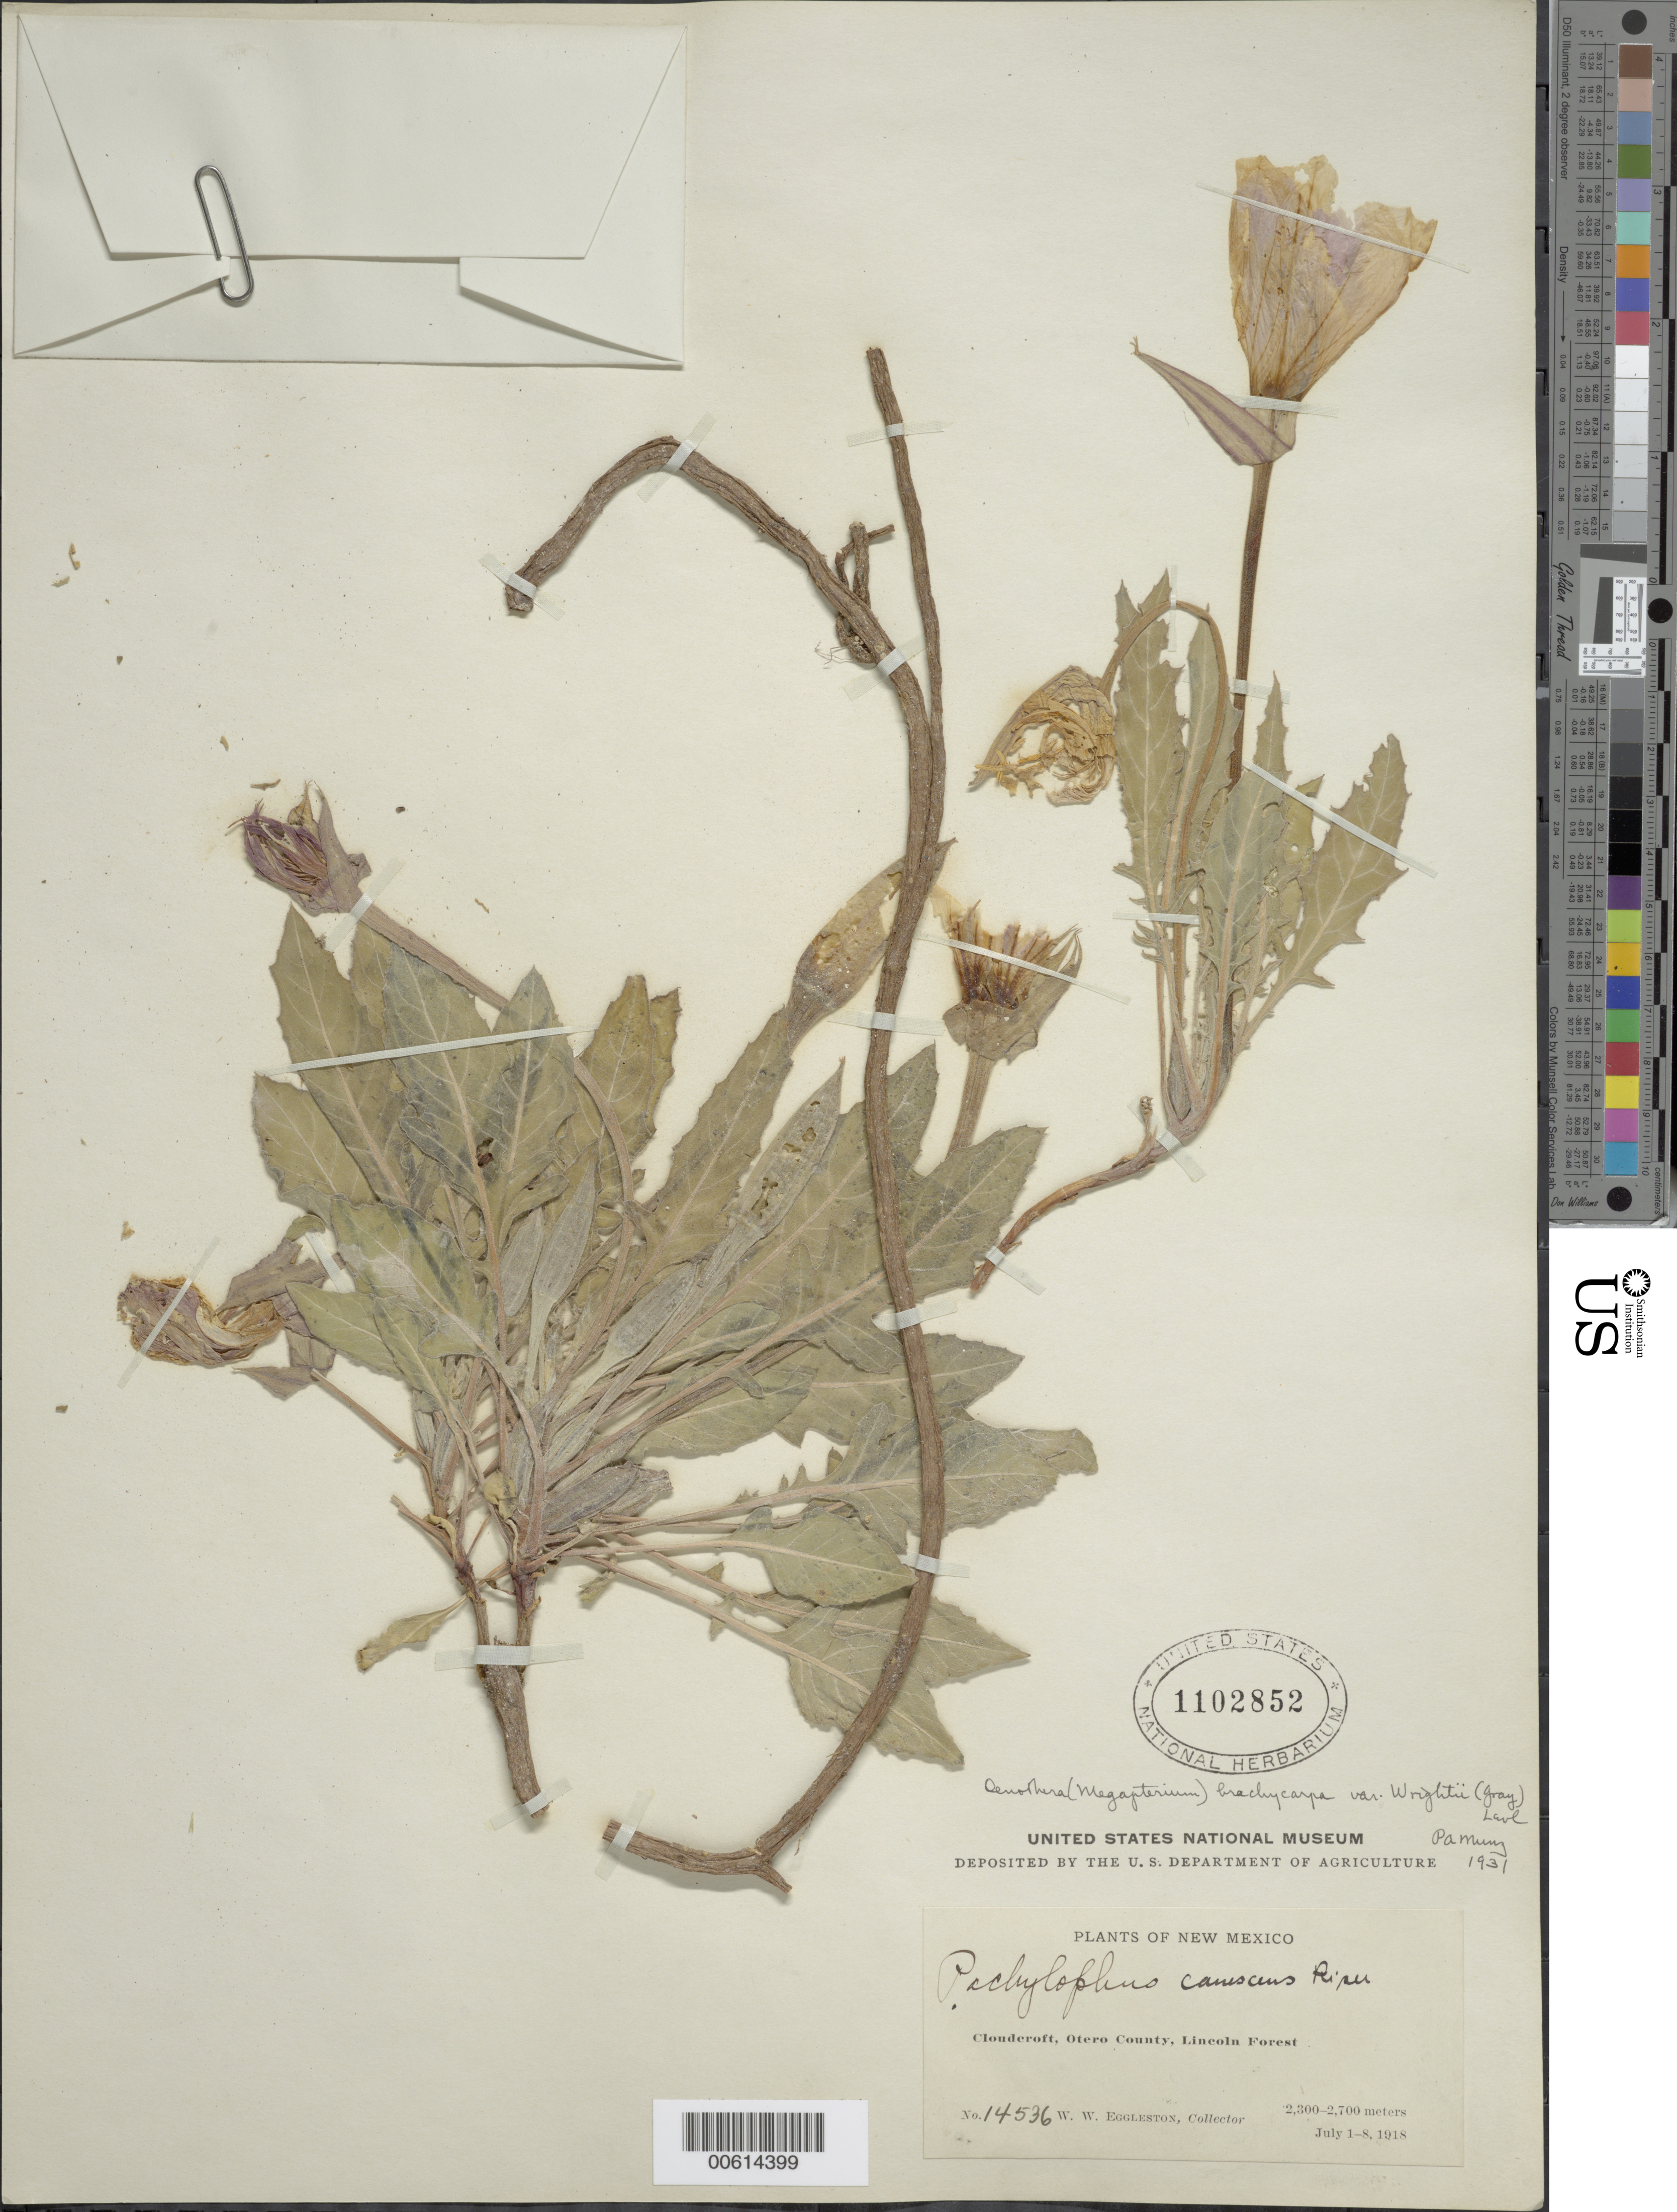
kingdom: Plantae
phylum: Tracheophyta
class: Magnoliopsida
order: Myrtales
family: Onagraceae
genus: Oenothera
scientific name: Oenothera brachycarpa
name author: A. Gray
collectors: W. W. Eggleston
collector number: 14536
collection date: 1918-07-01/1918-07-08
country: United States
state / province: New Mexico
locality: Clouderoft, Otero County, Lincoln Forest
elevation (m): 2300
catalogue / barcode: US 1102852